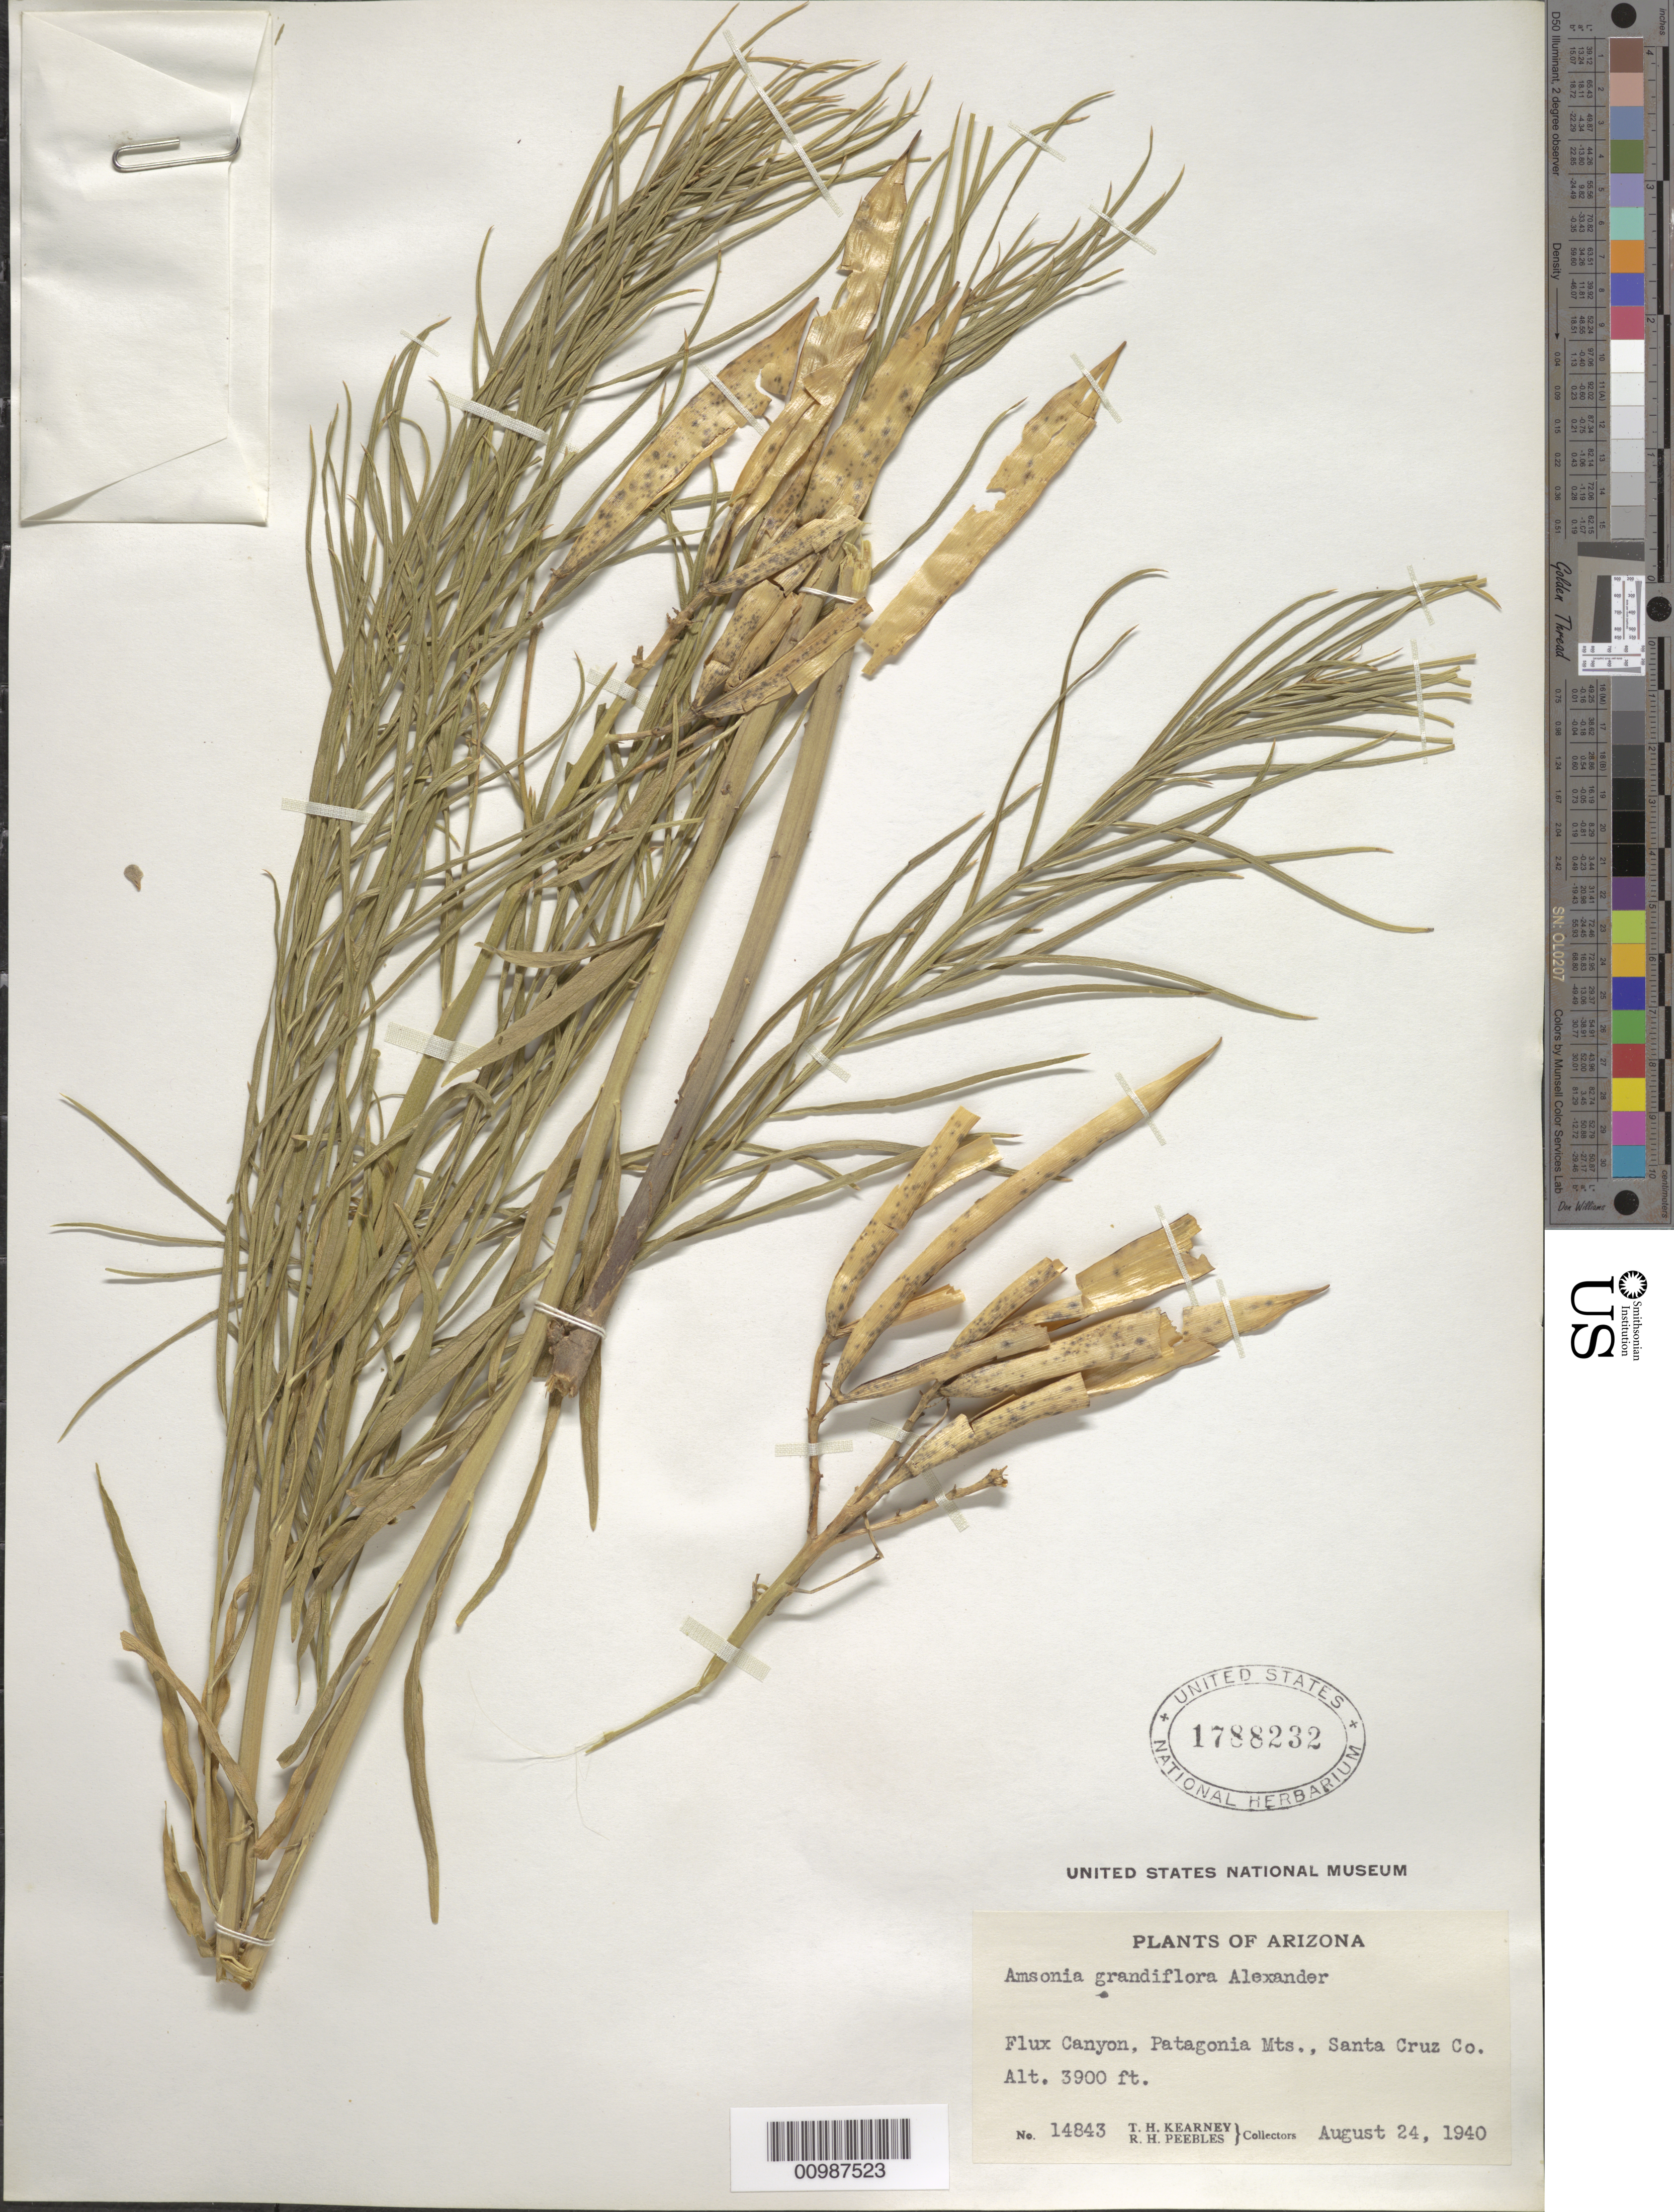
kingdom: Plantae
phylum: Tracheophyta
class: Magnoliopsida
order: Gentianales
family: Apocynaceae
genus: Amsonia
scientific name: Amsonia grandiflora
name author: Alexander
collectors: T. H. Kearney & R. H. Peebles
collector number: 14843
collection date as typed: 24 Aug 1940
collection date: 1940-08-24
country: United States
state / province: Arizona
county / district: Santa Cruz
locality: Flux Canyon, Patagonia Mountains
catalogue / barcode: US 1788232